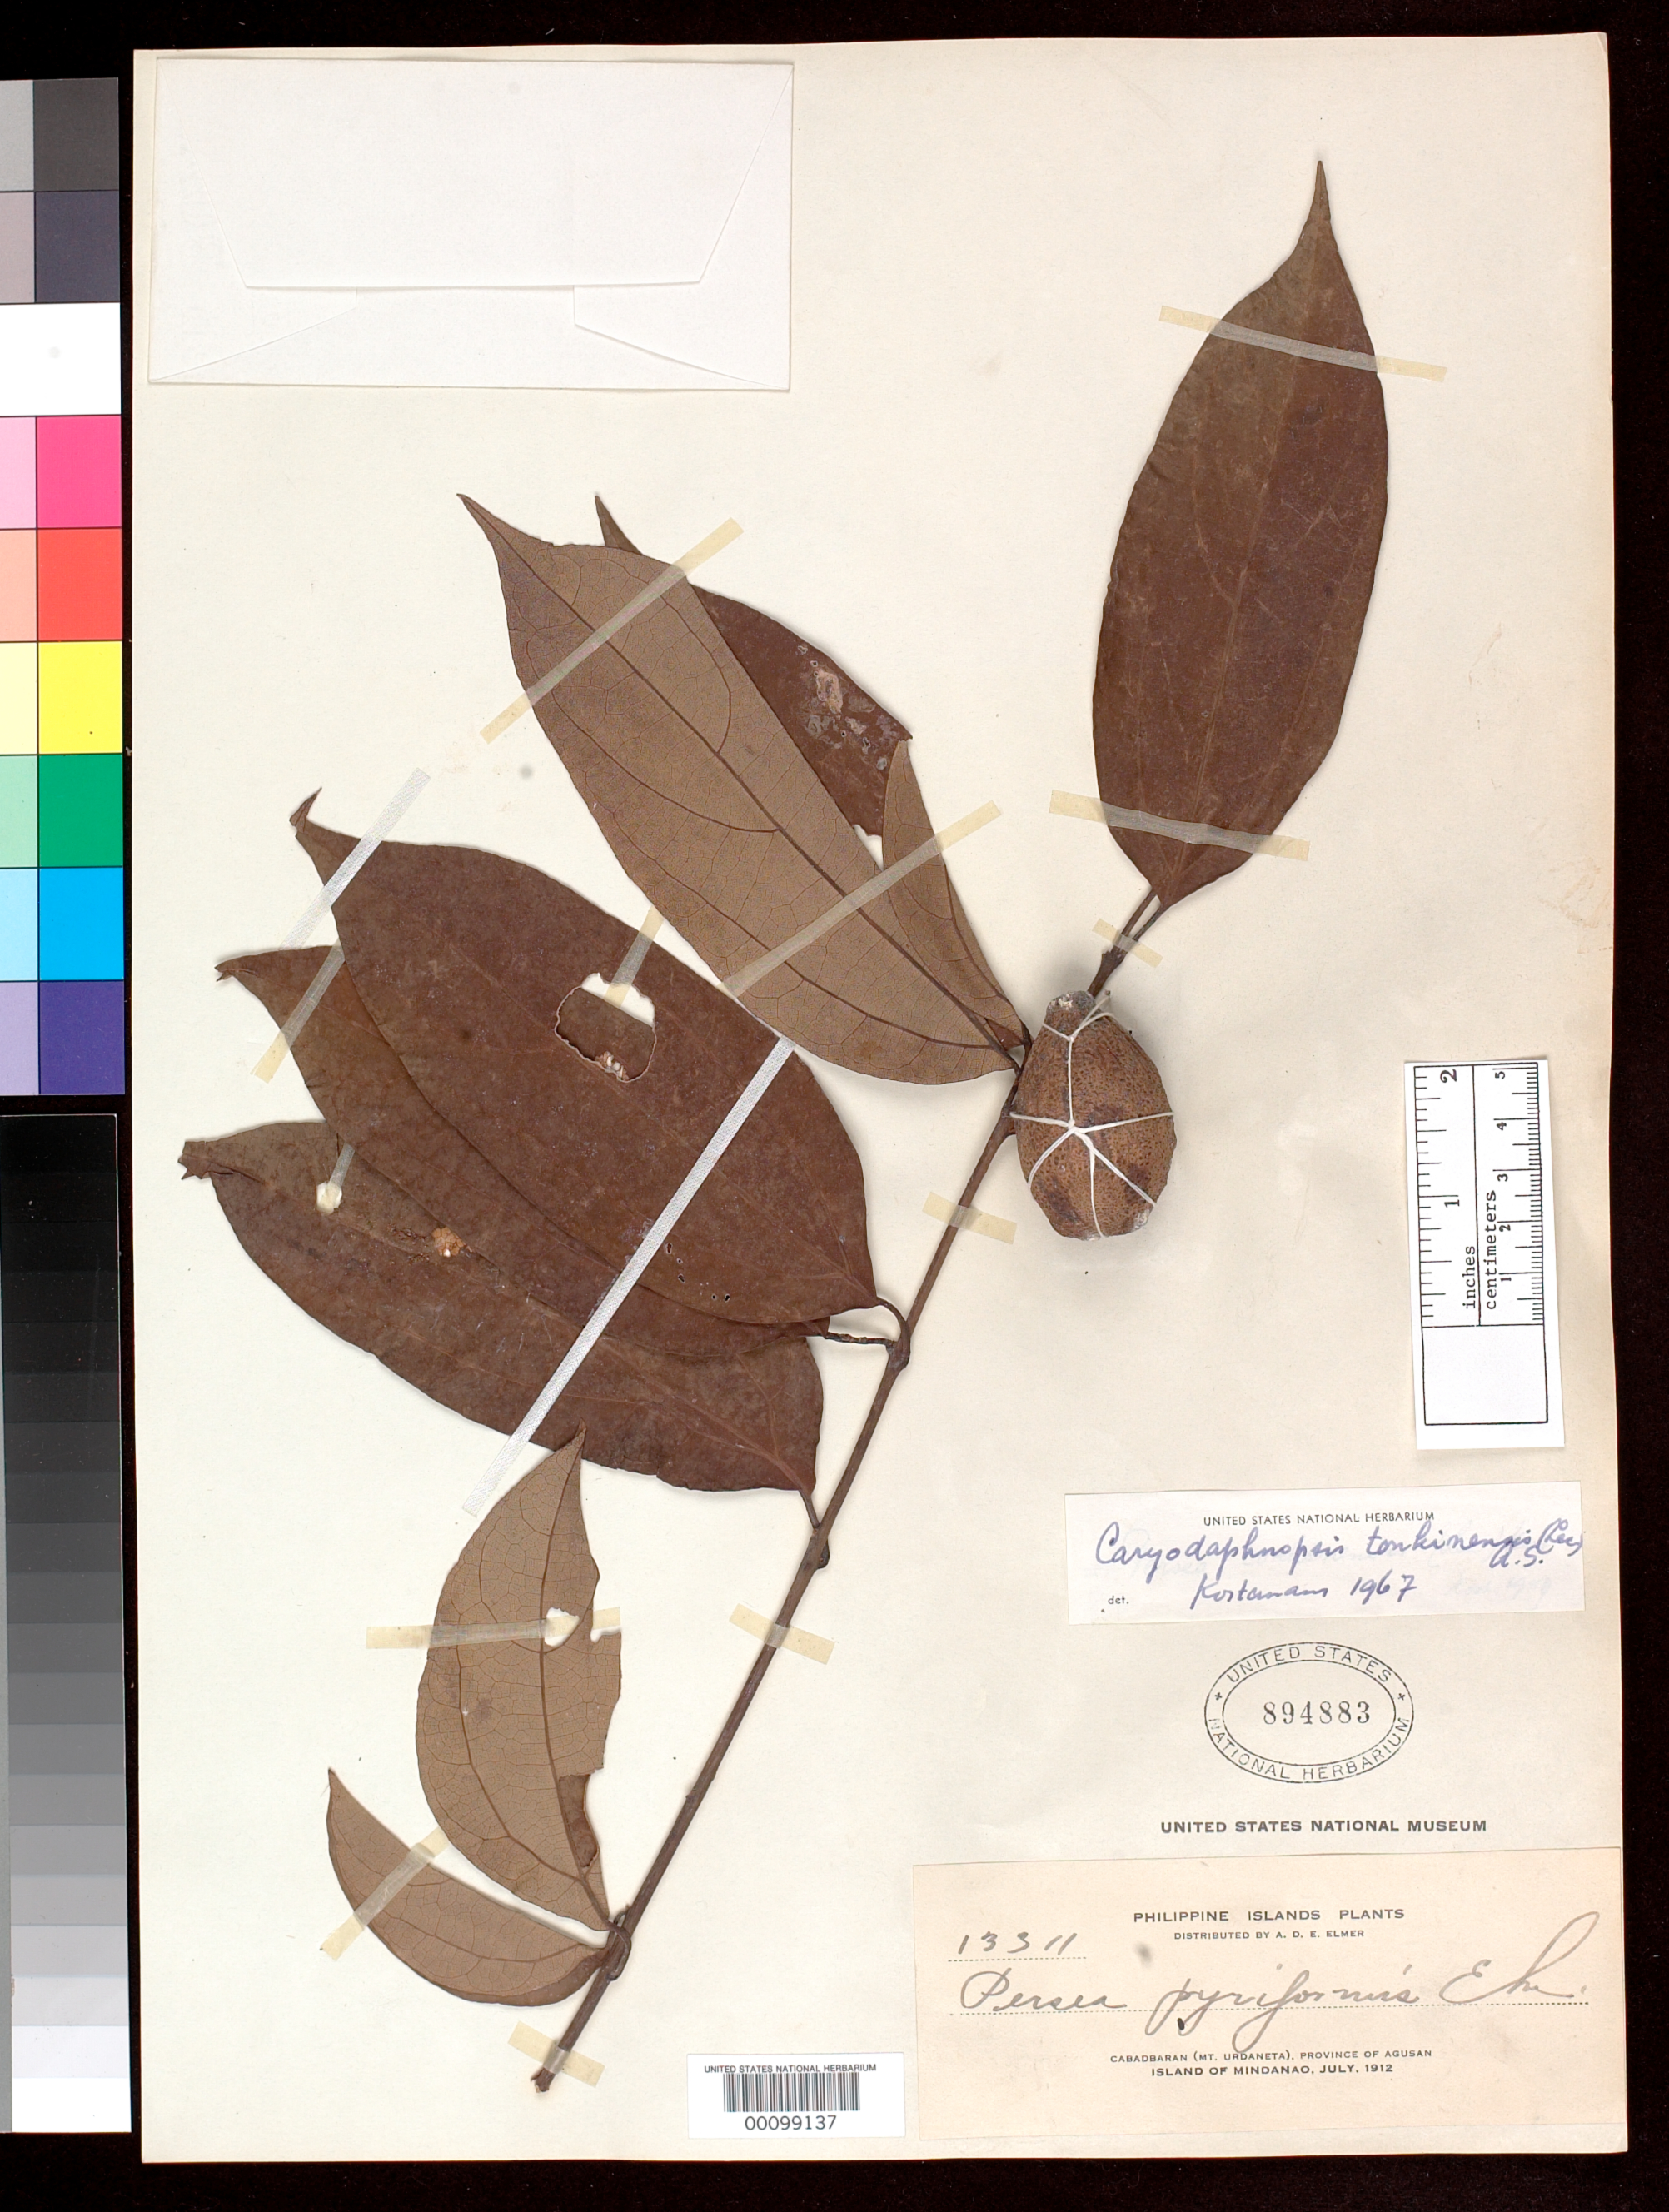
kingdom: Plantae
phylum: Tracheophyta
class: Magnoliopsida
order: Laurales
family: Lauraceae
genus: Persea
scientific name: Persea pyriformis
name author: Elmer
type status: Isotype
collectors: A. D. E. Elmer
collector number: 13311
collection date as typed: Jul 1912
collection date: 1912-07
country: Philippines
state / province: Caraga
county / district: Agusan del Norte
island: Mindanao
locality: Cabadbaran, Mt. Urdaneta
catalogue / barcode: US 894883